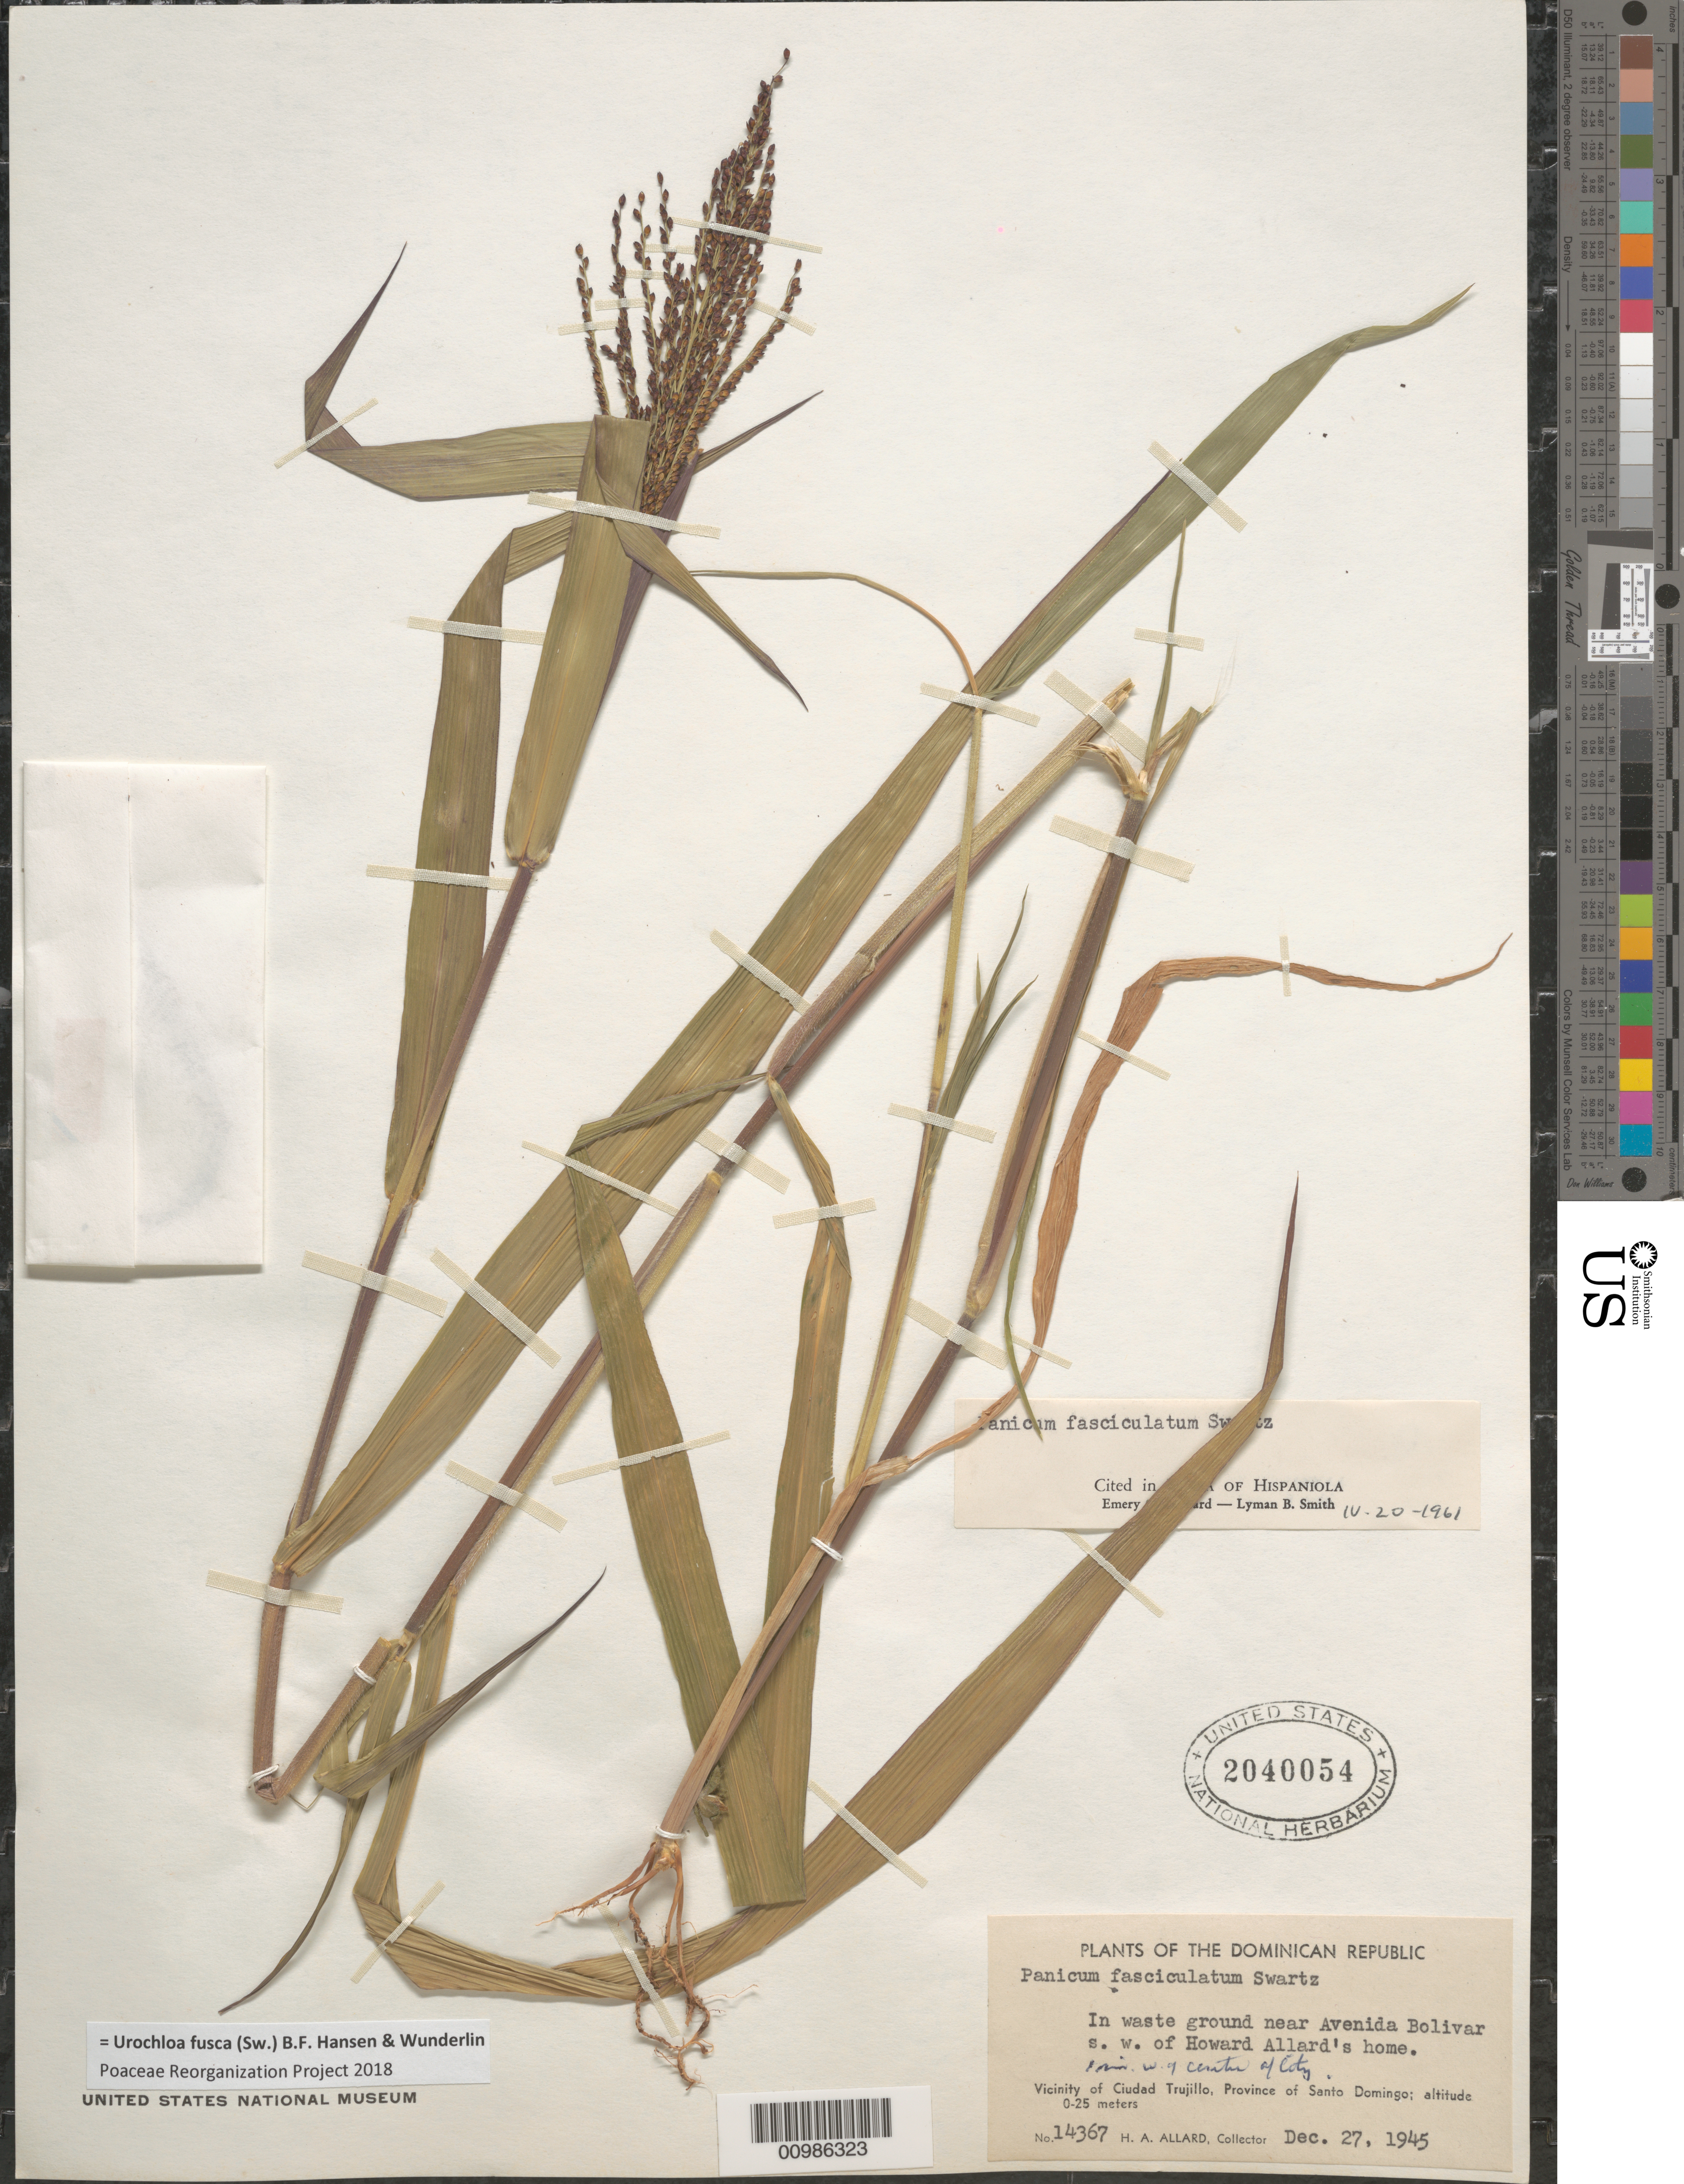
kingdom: Plantae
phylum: Tracheophyta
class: Liliopsida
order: Poales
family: Poaceae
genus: Brachiaria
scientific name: Brachiaria fasciculata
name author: (Sw.) Parodi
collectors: H. A. Allard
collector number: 14367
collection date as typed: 27 Dec 1945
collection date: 1945-12-27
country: Dominican Republic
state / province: Distrito Nacional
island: Hispaniola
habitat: in waste ground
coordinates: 0 N, 0 E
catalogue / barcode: US 2040054